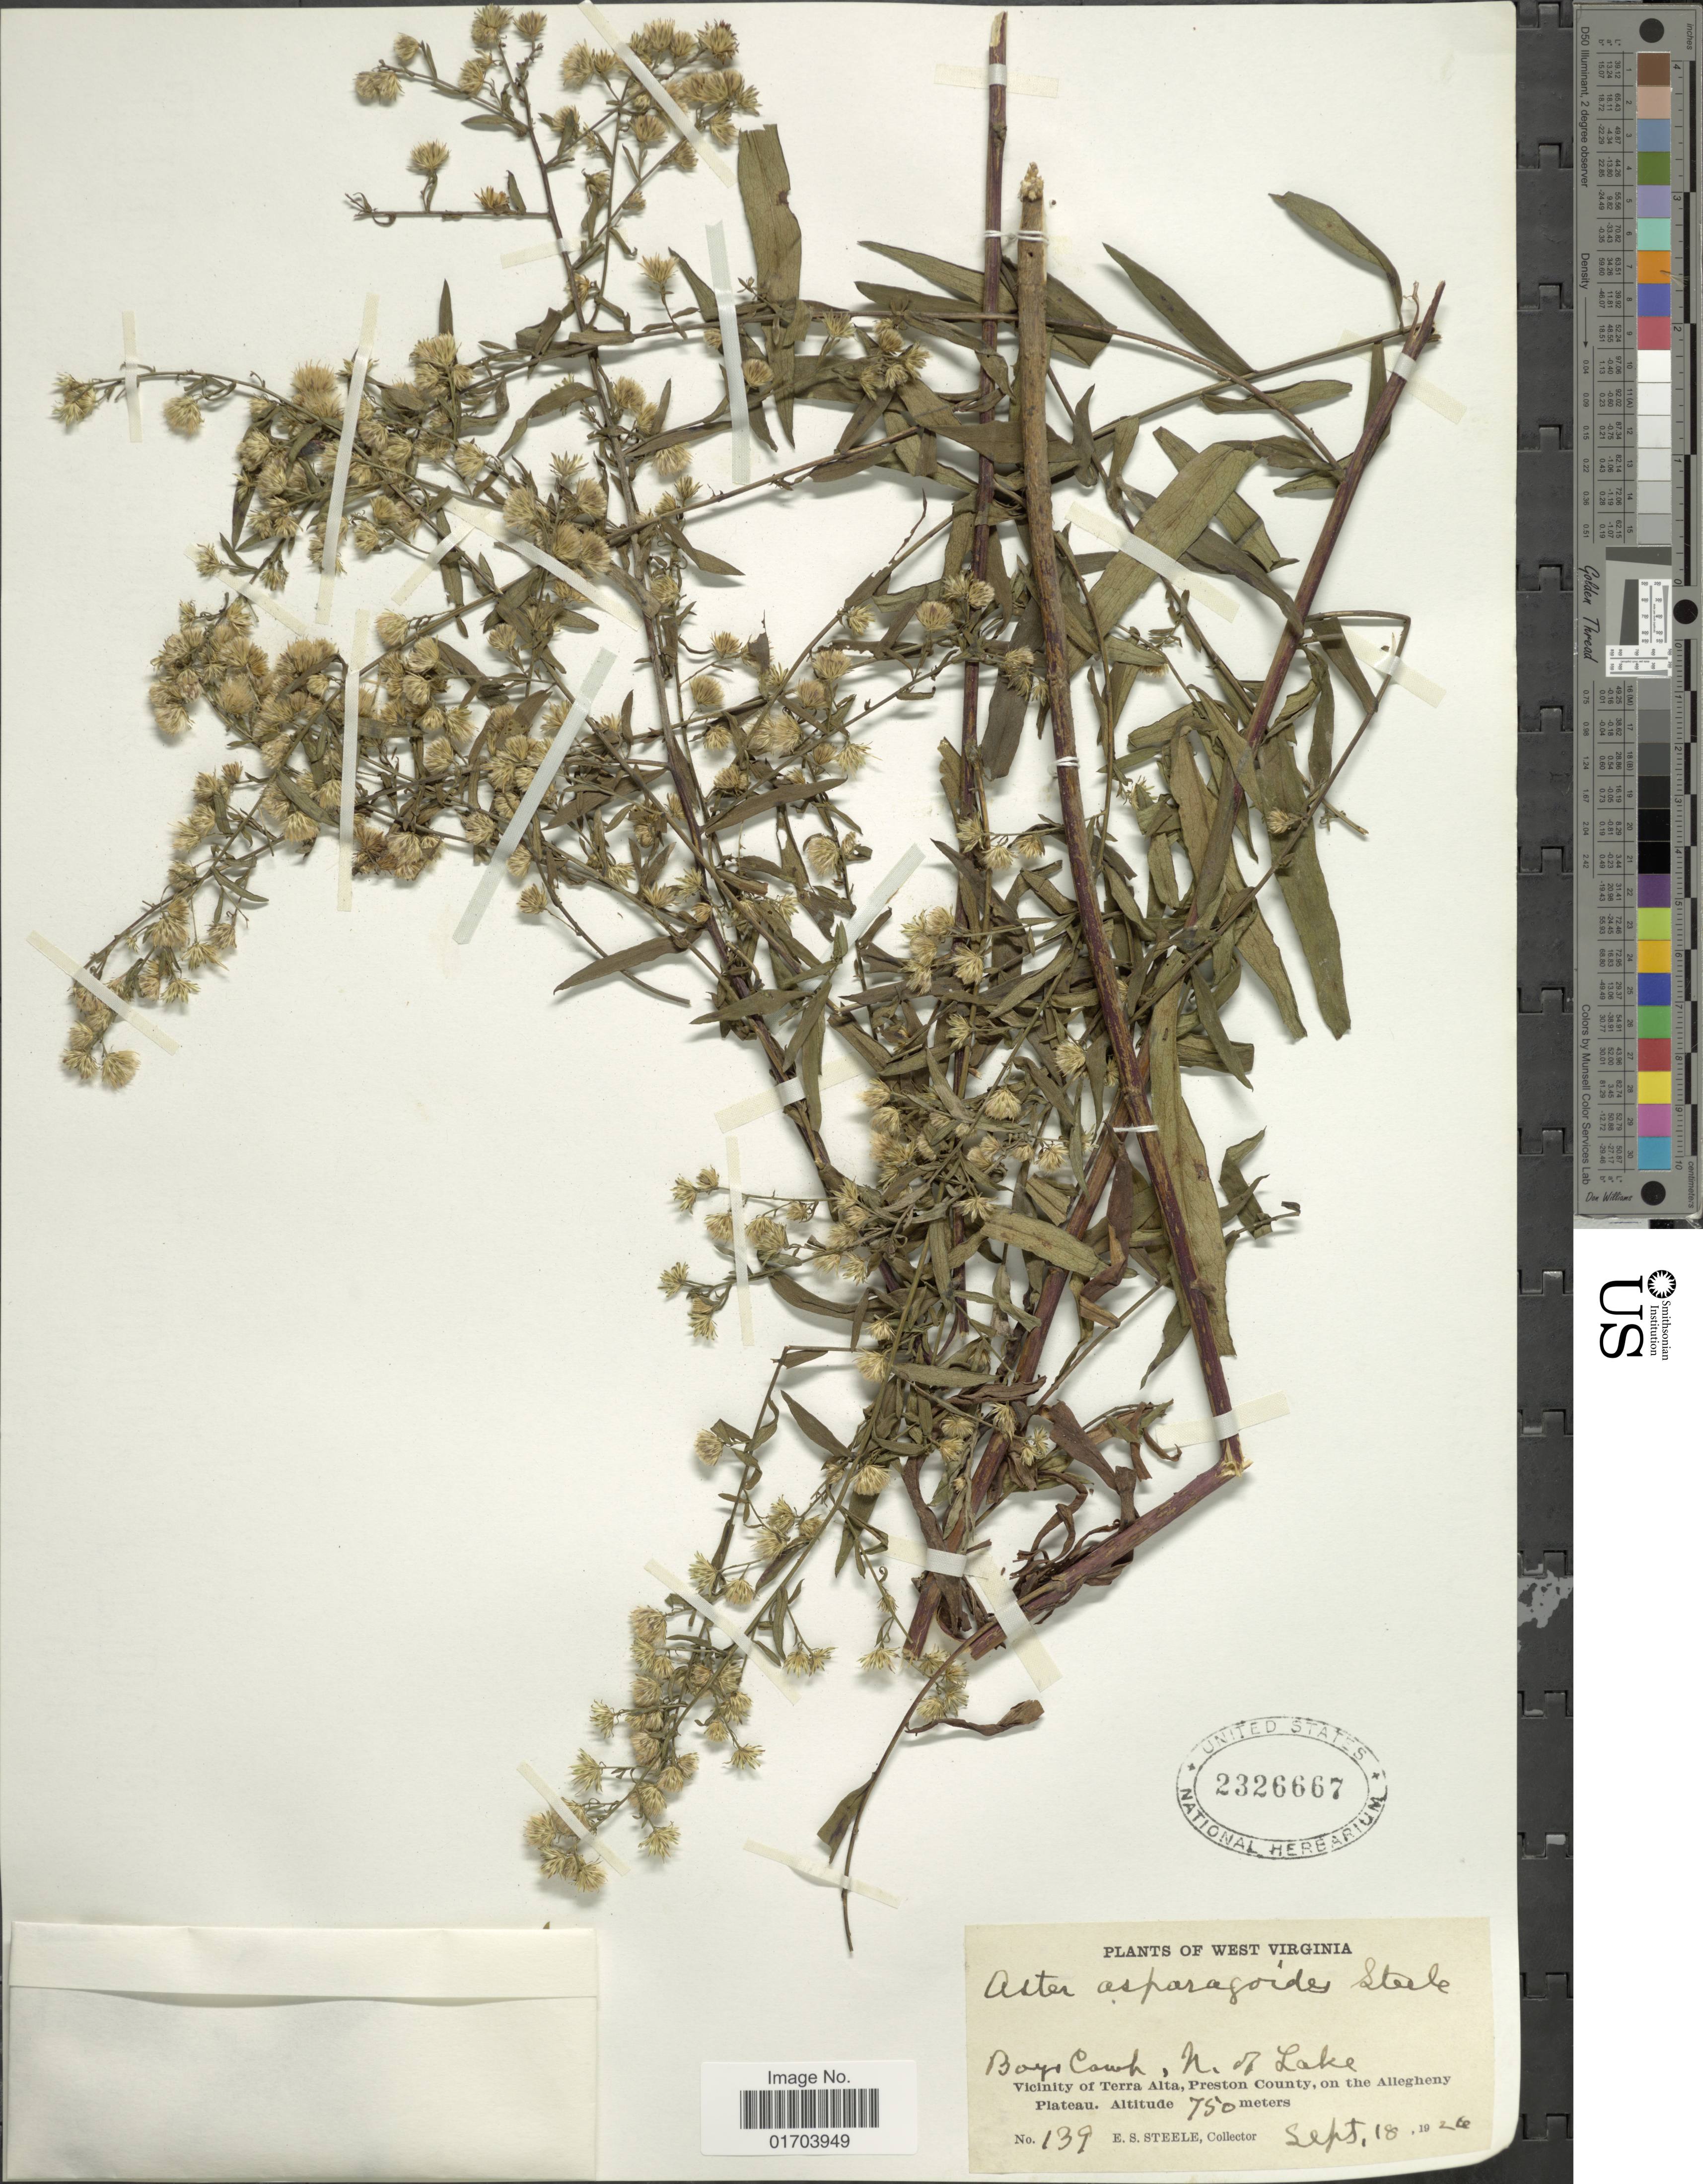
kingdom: Plantae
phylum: Tracheophyta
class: Magnoliopsida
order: Asterales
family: Asteraceae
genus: Aster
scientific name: Aster asparagoides E.S. Steele sp. nov. ined.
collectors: E. Steele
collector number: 139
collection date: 1926-09-18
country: United States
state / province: West Virginia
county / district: Preston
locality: Boy's Camp, N. of Lake, Vicinity of Terra Alta, Preston County, on the Allegheny Plateau.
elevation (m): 750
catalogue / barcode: US 2326667